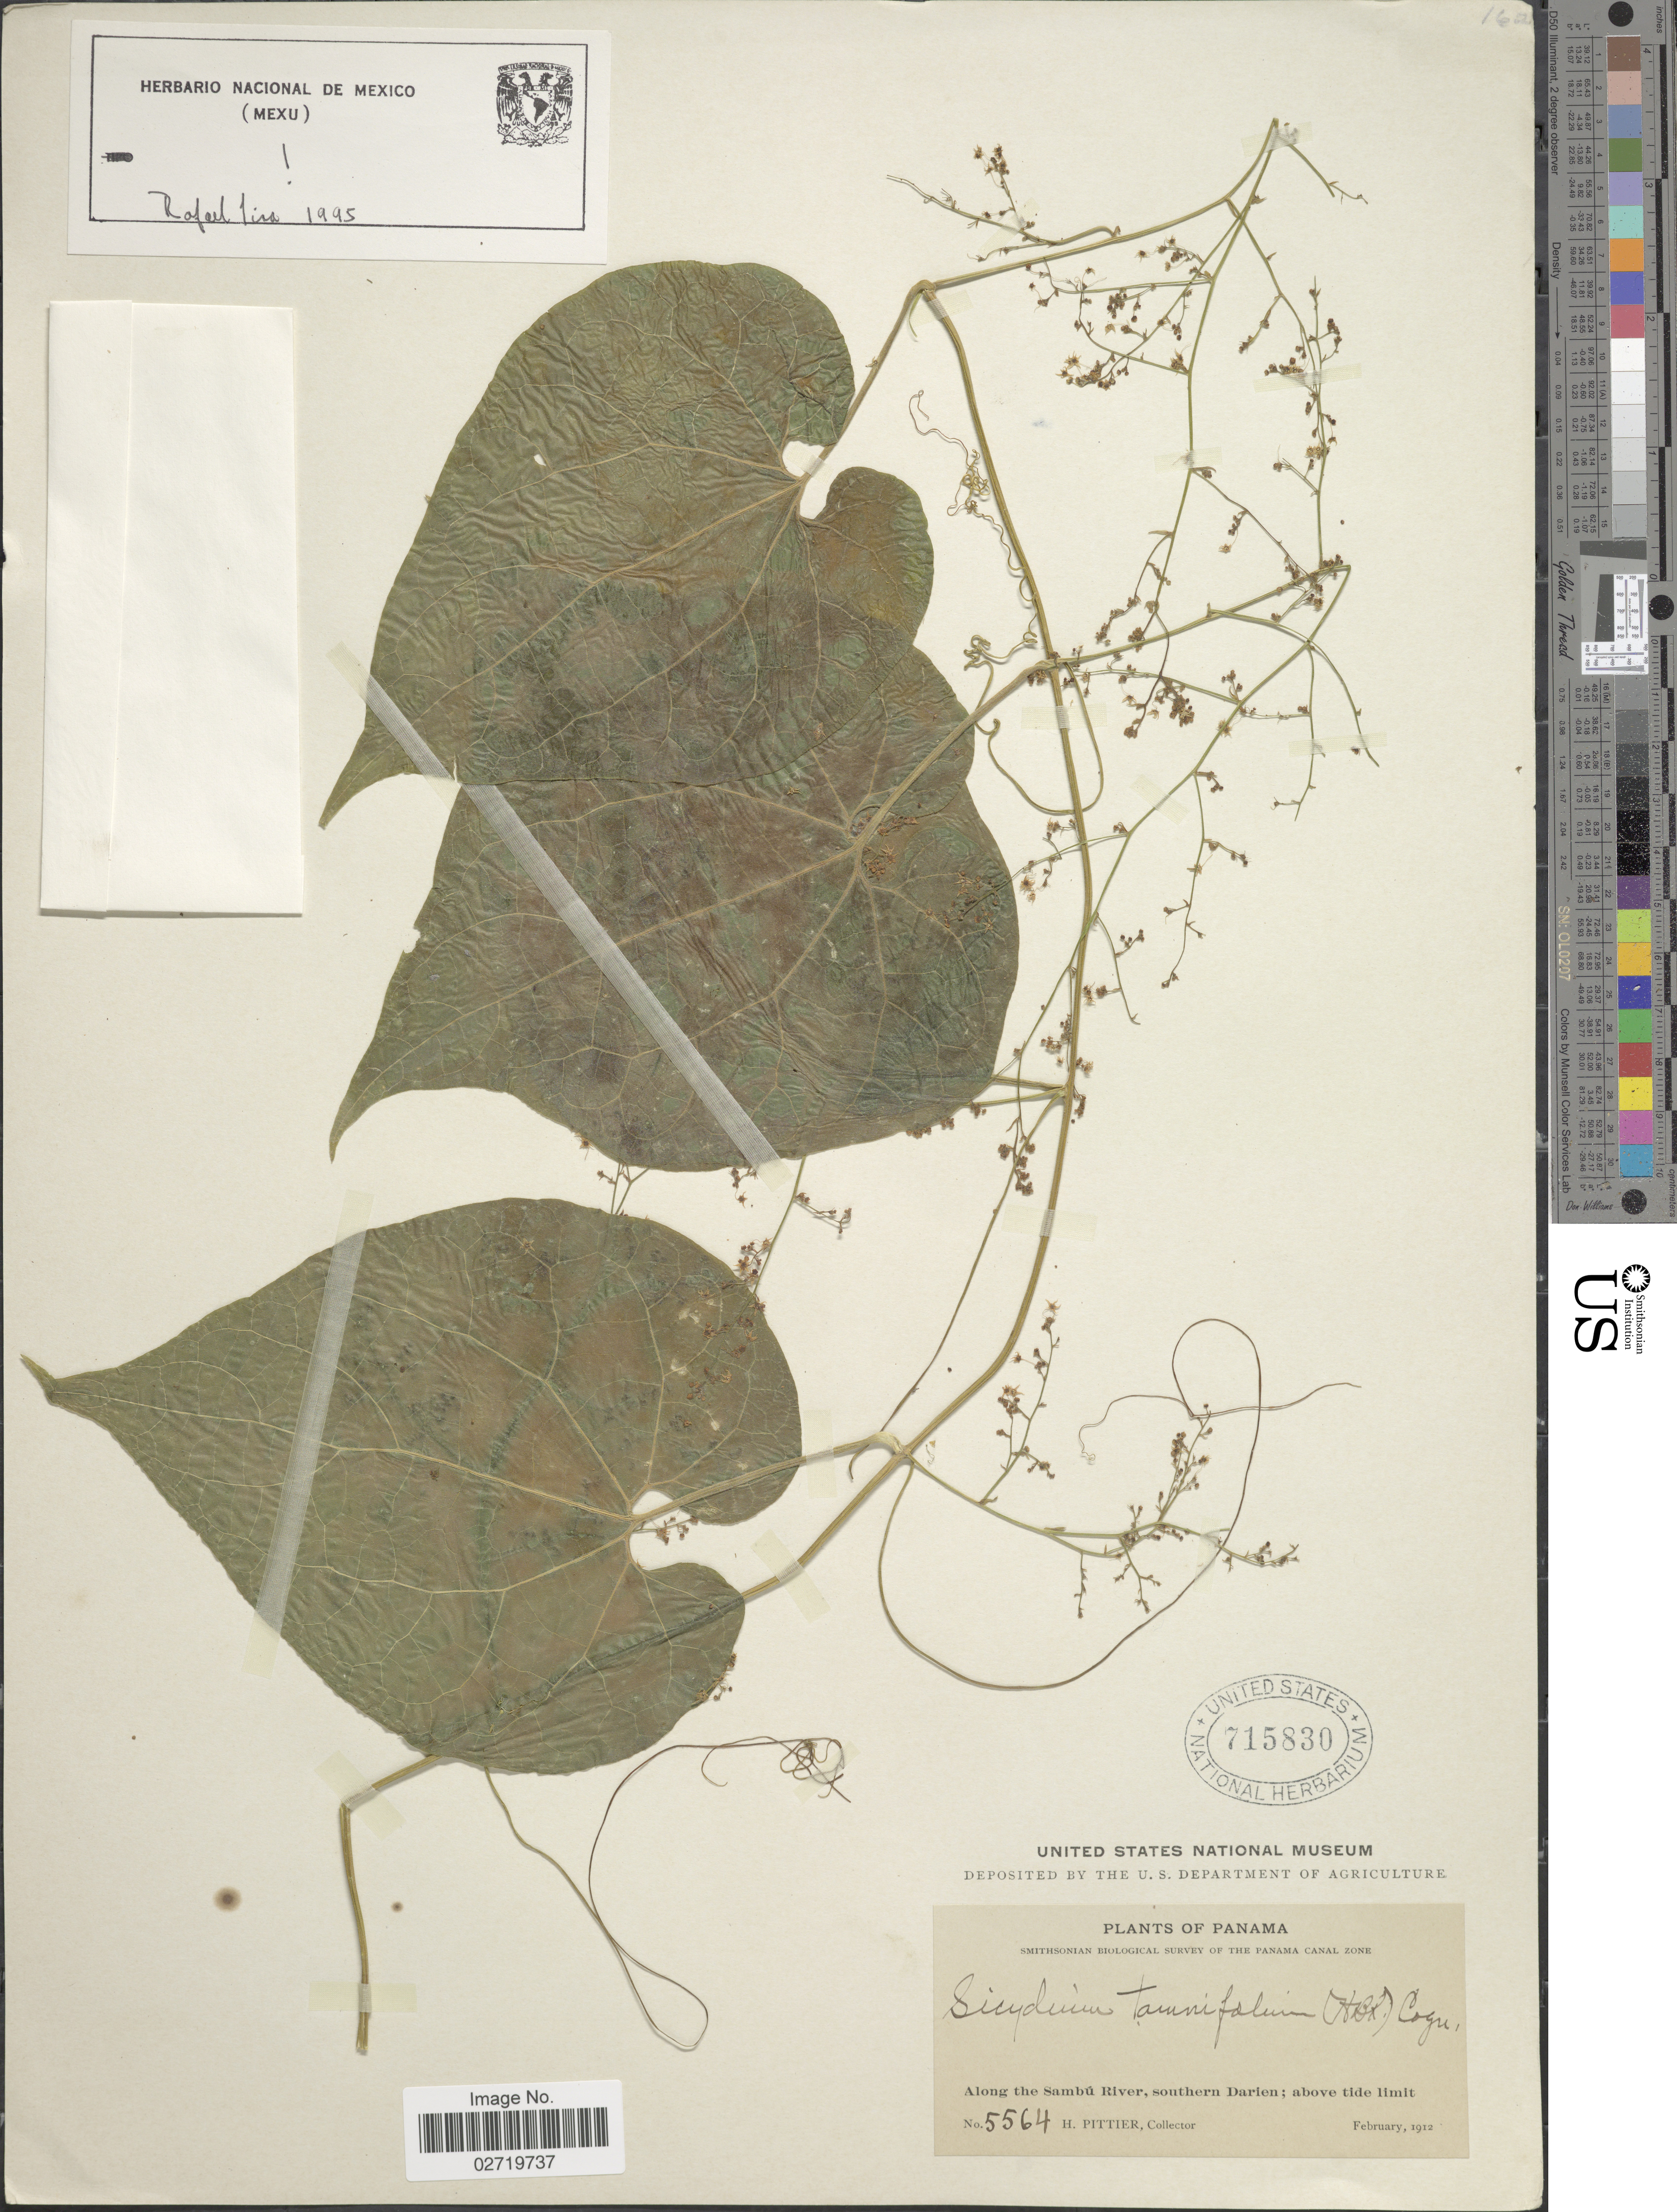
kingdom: Plantae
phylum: Tracheophyta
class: Magnoliopsida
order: Cucurbitales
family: Cucurbitaceae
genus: Sicydium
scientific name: Sicydium tamnifolium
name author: (Kunth) Cogn.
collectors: H. F. Pittier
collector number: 5564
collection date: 1912-02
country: Panama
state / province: Darién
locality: Panama Canal Zone. Along the Sambú River, southern Darien; above tide limit.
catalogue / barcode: US 715830